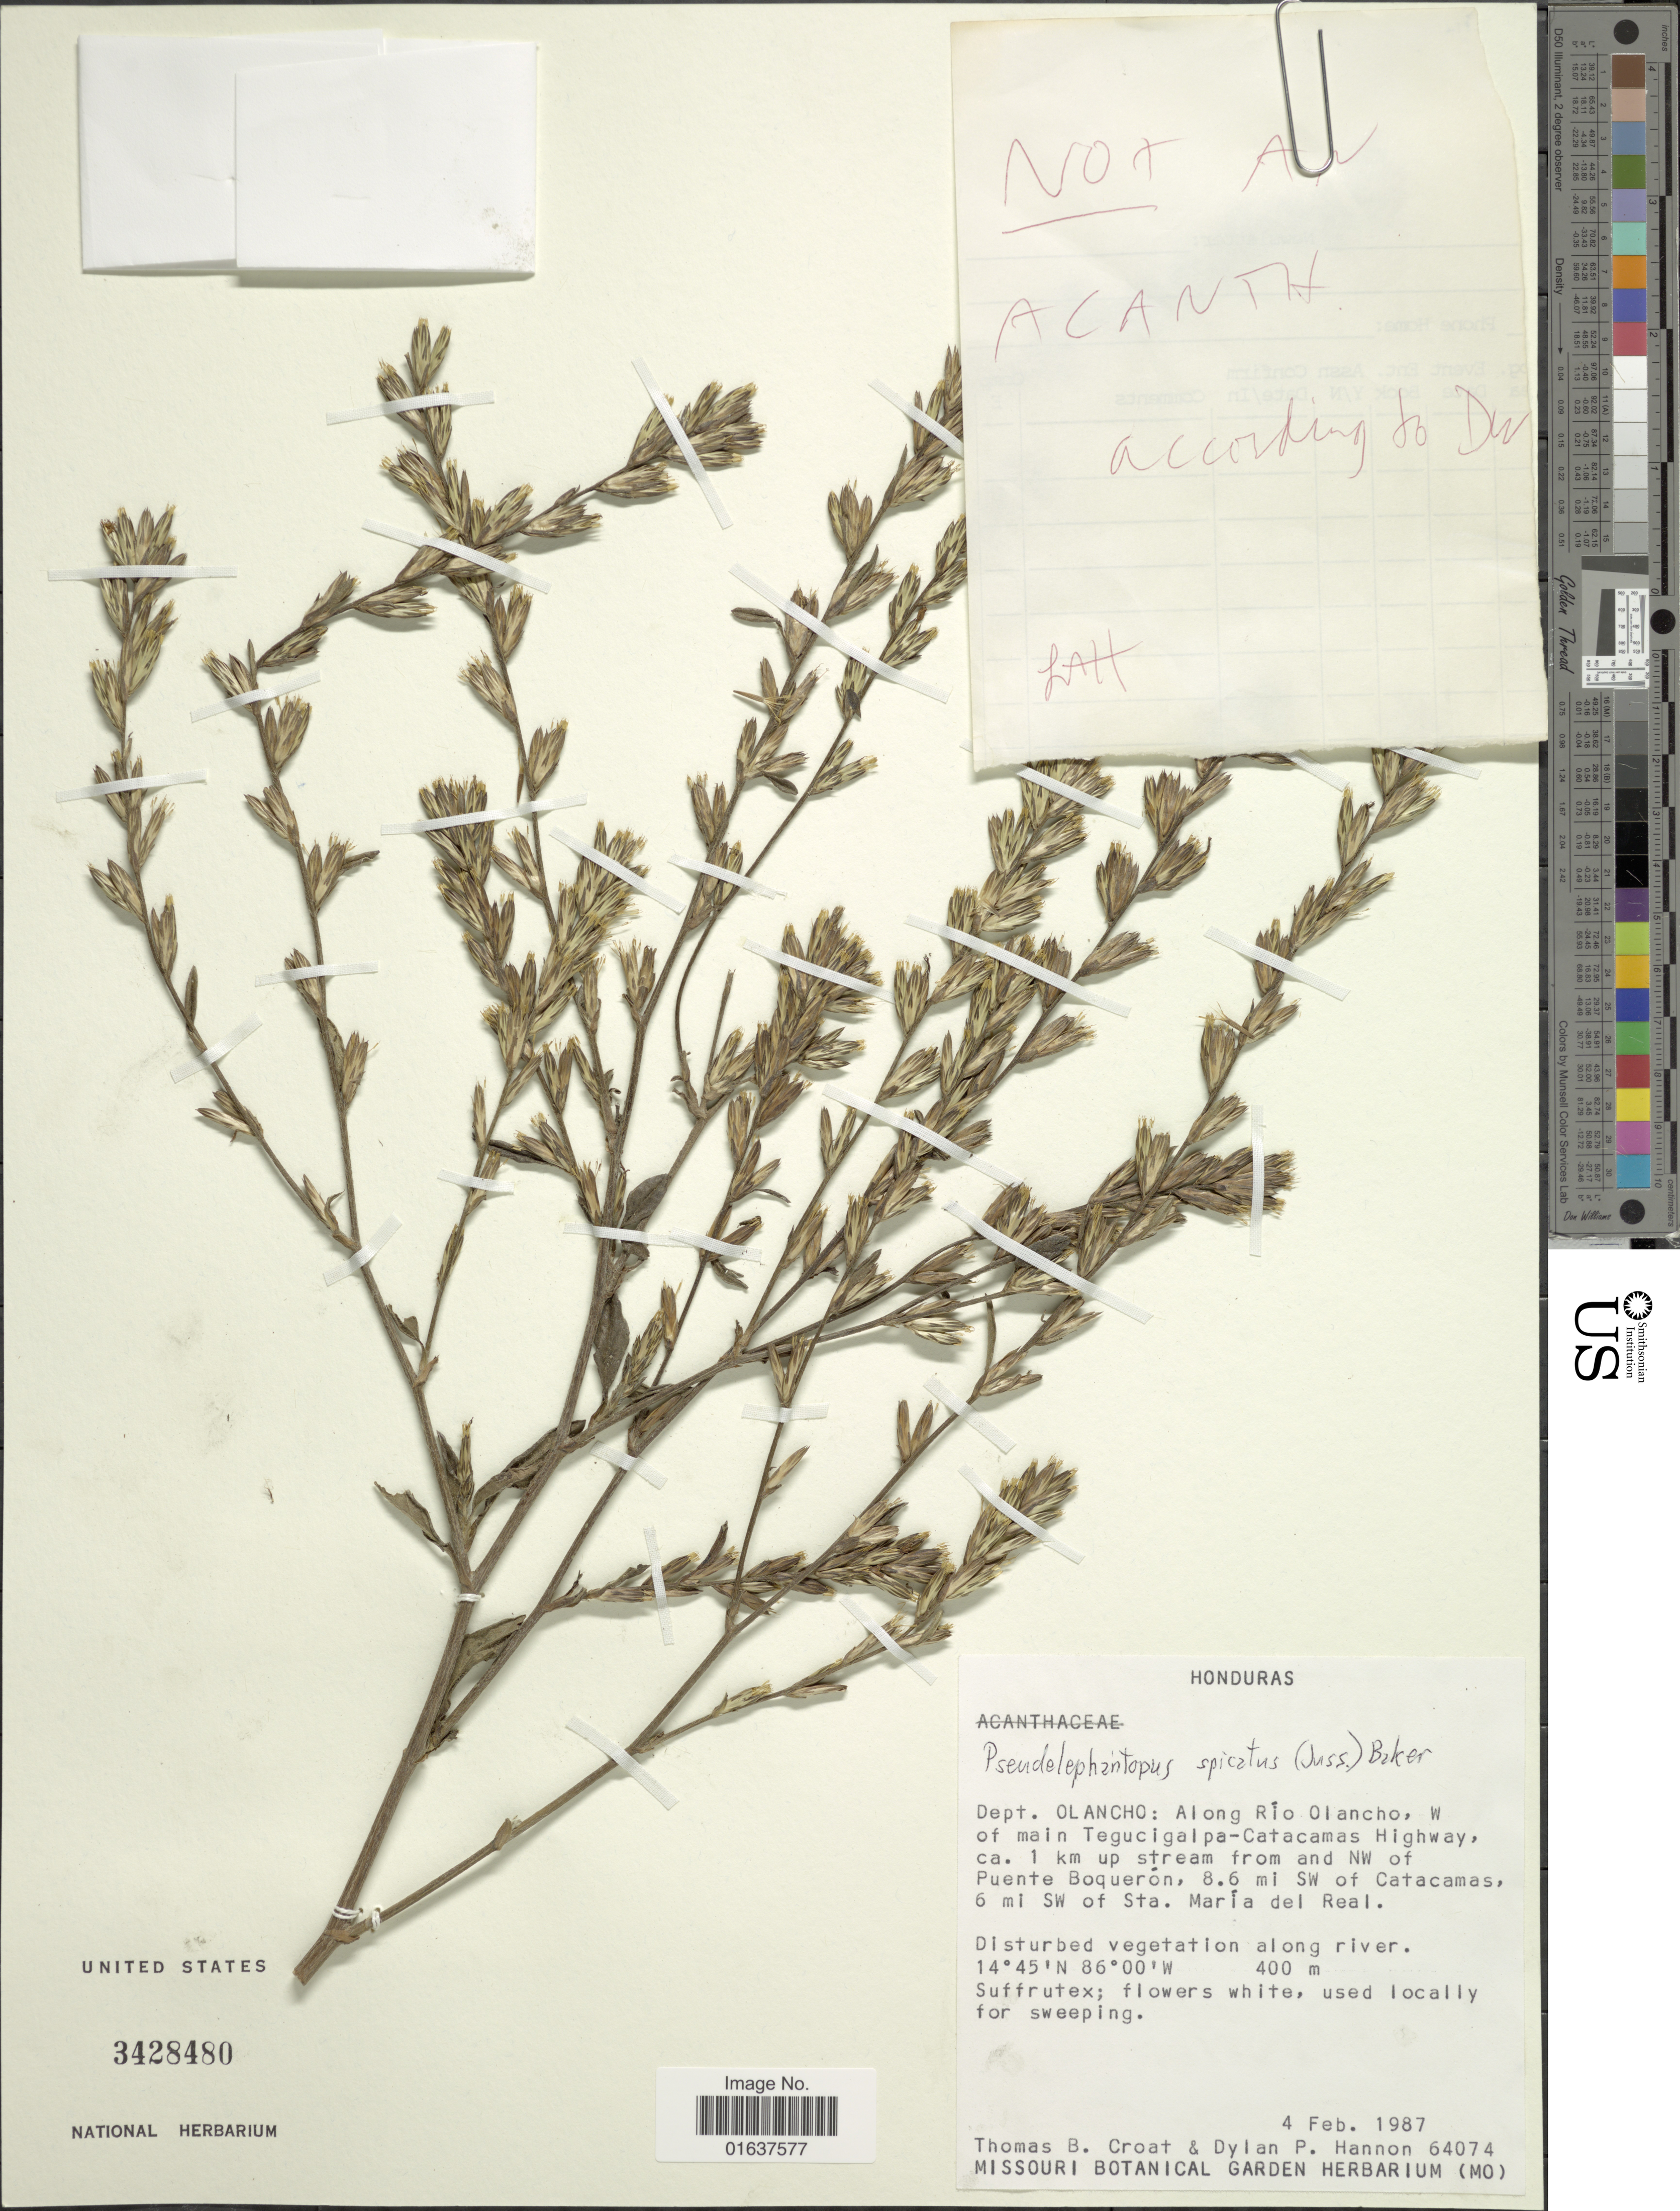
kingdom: Plantae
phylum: Tracheophyta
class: Magnoliopsida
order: Asterales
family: Asteraceae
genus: Pseudelephantopus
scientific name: Pseudelephantopus spicatus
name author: (Juss. ex Aubl.) C.F. Baker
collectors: T. B. Croat & D. Hannon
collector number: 64074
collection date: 1987-02-04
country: Honduras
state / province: Olancho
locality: Along Rio Olancho, W of main Tegucigalpa-Catacamas Highway, 1 km up stream from and NW of Puente Boqueron, 8.6 SW of Catacamas, 6 mi. SW of Sta. Maria del Real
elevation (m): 400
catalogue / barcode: US 3428480